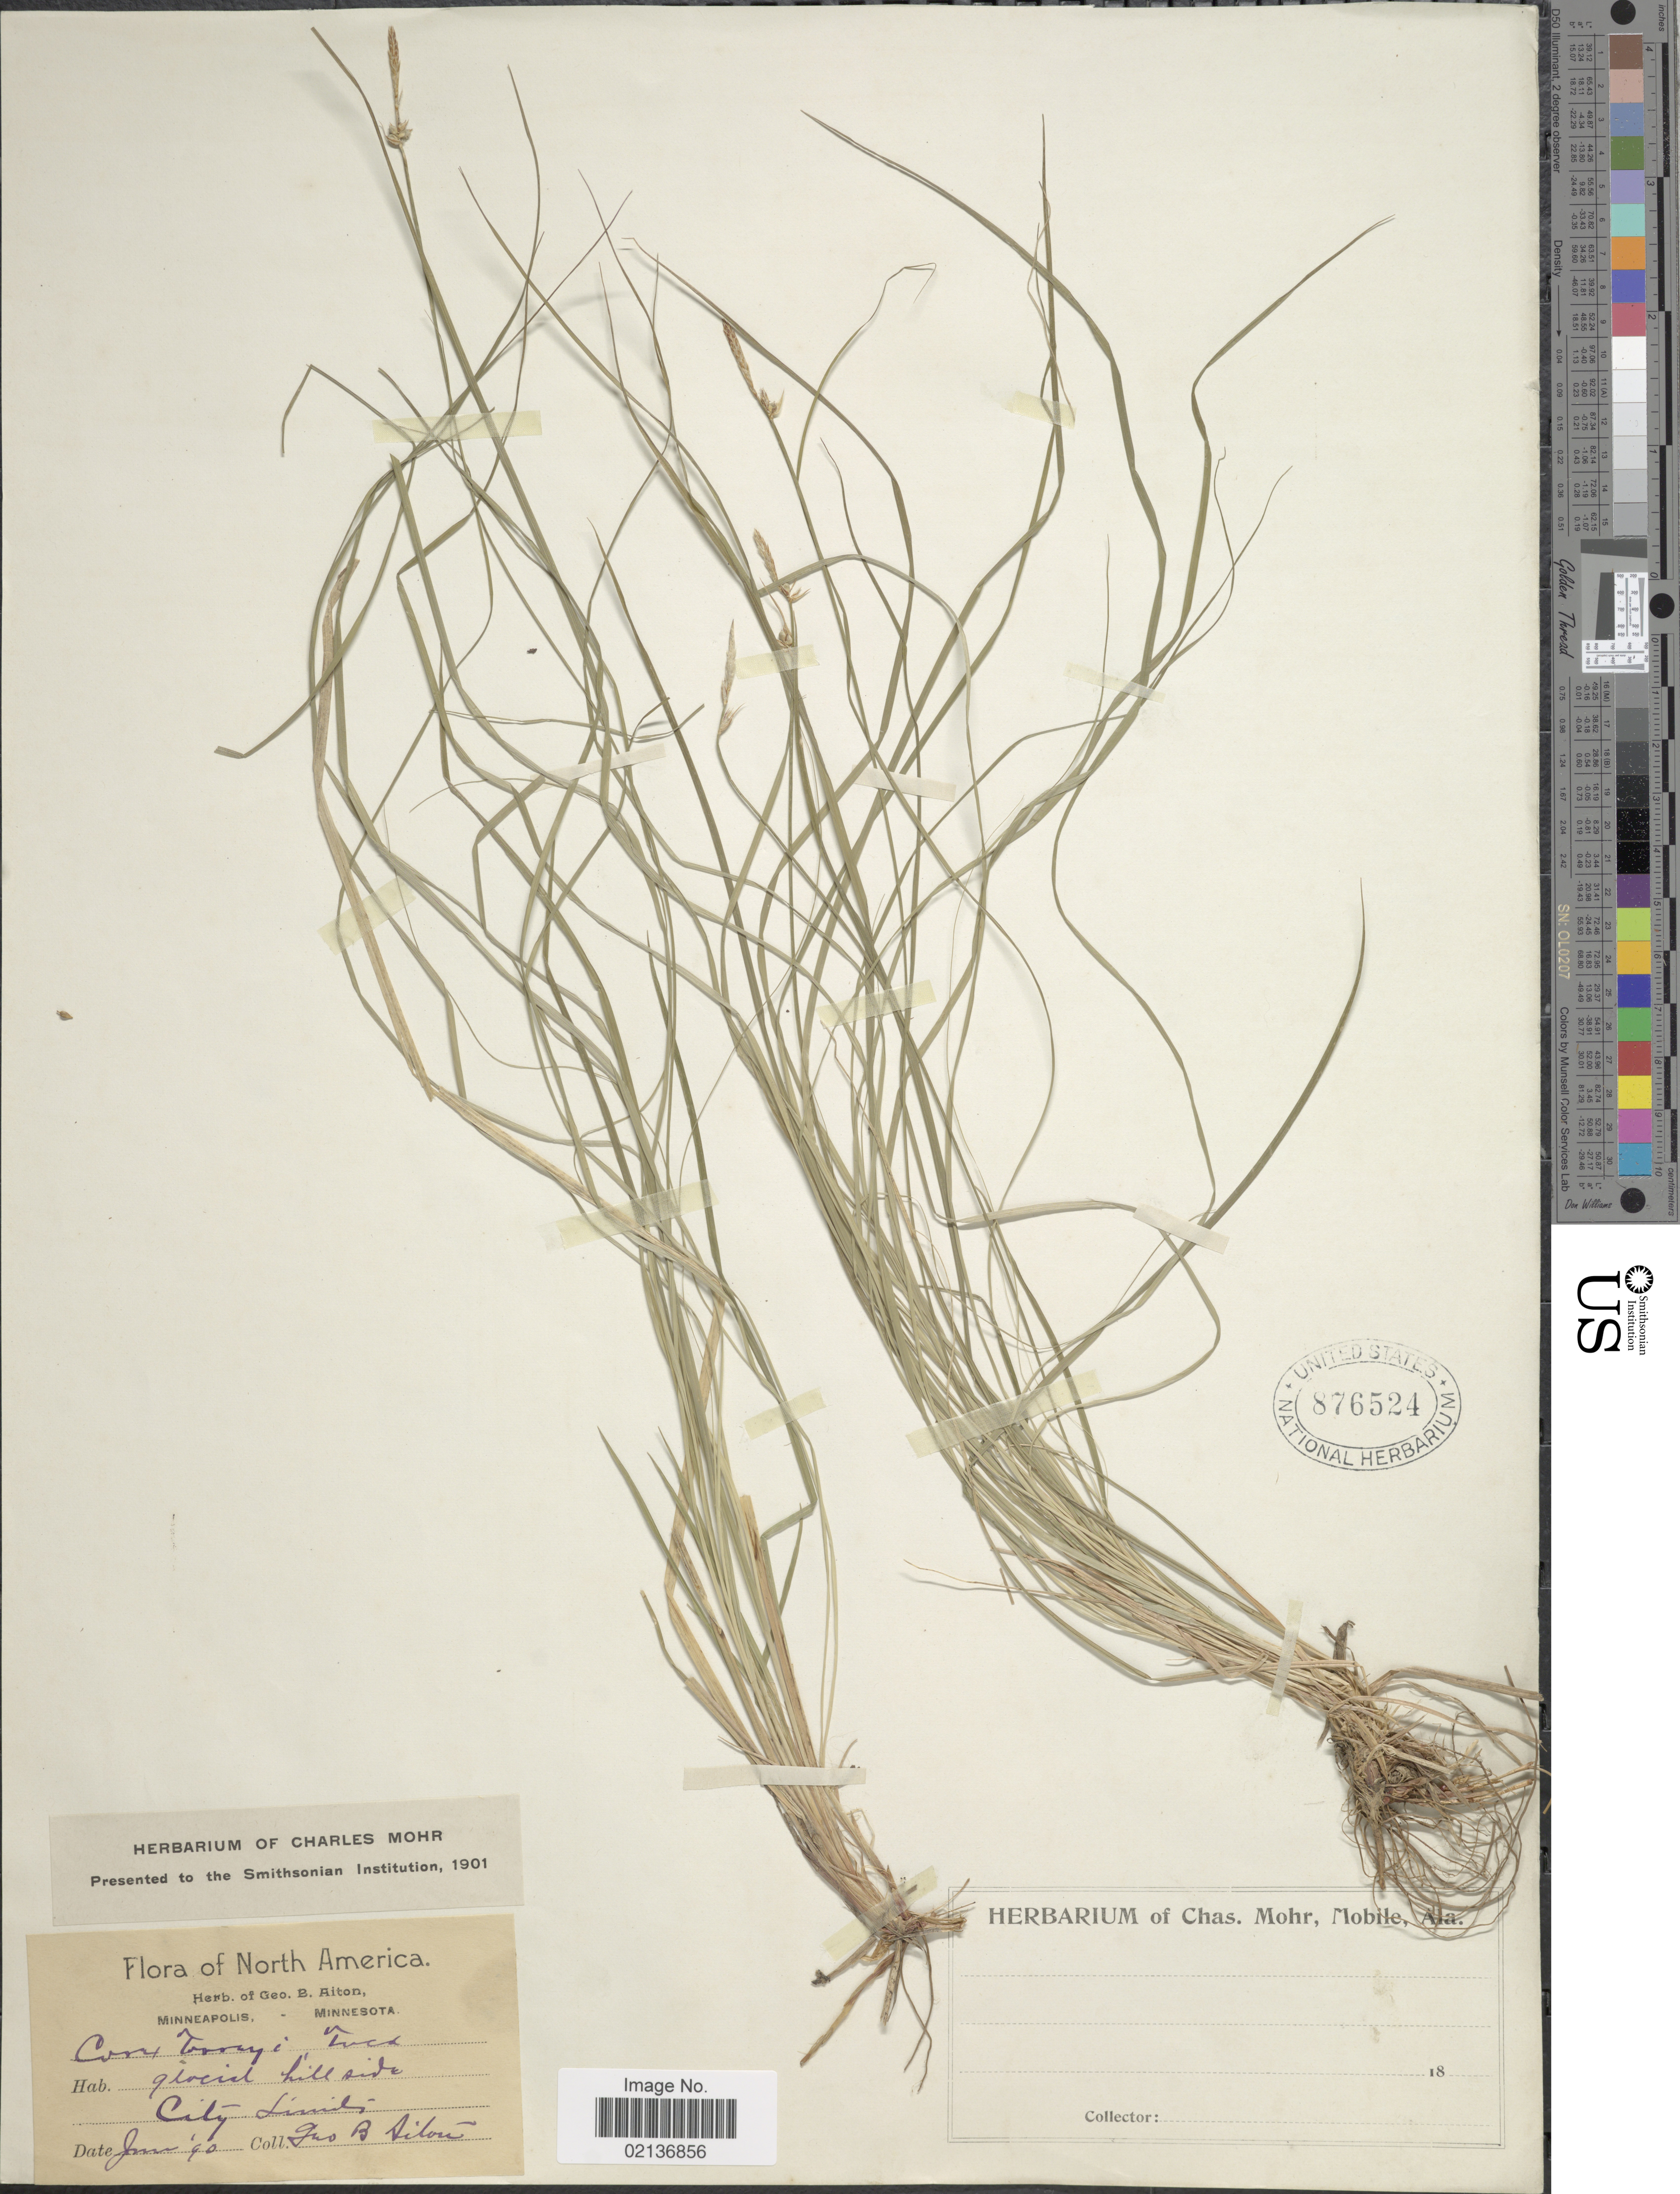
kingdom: Plantae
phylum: Tracheophyta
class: Liliopsida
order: Poales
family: Cyperaceae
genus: Carex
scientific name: Carex torreyi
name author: Tuck.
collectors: G. B. Aiton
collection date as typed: Transcribed d/m/y: /6/90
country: United States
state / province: Minnesota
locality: Glacial hillside City Limits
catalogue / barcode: US 876524